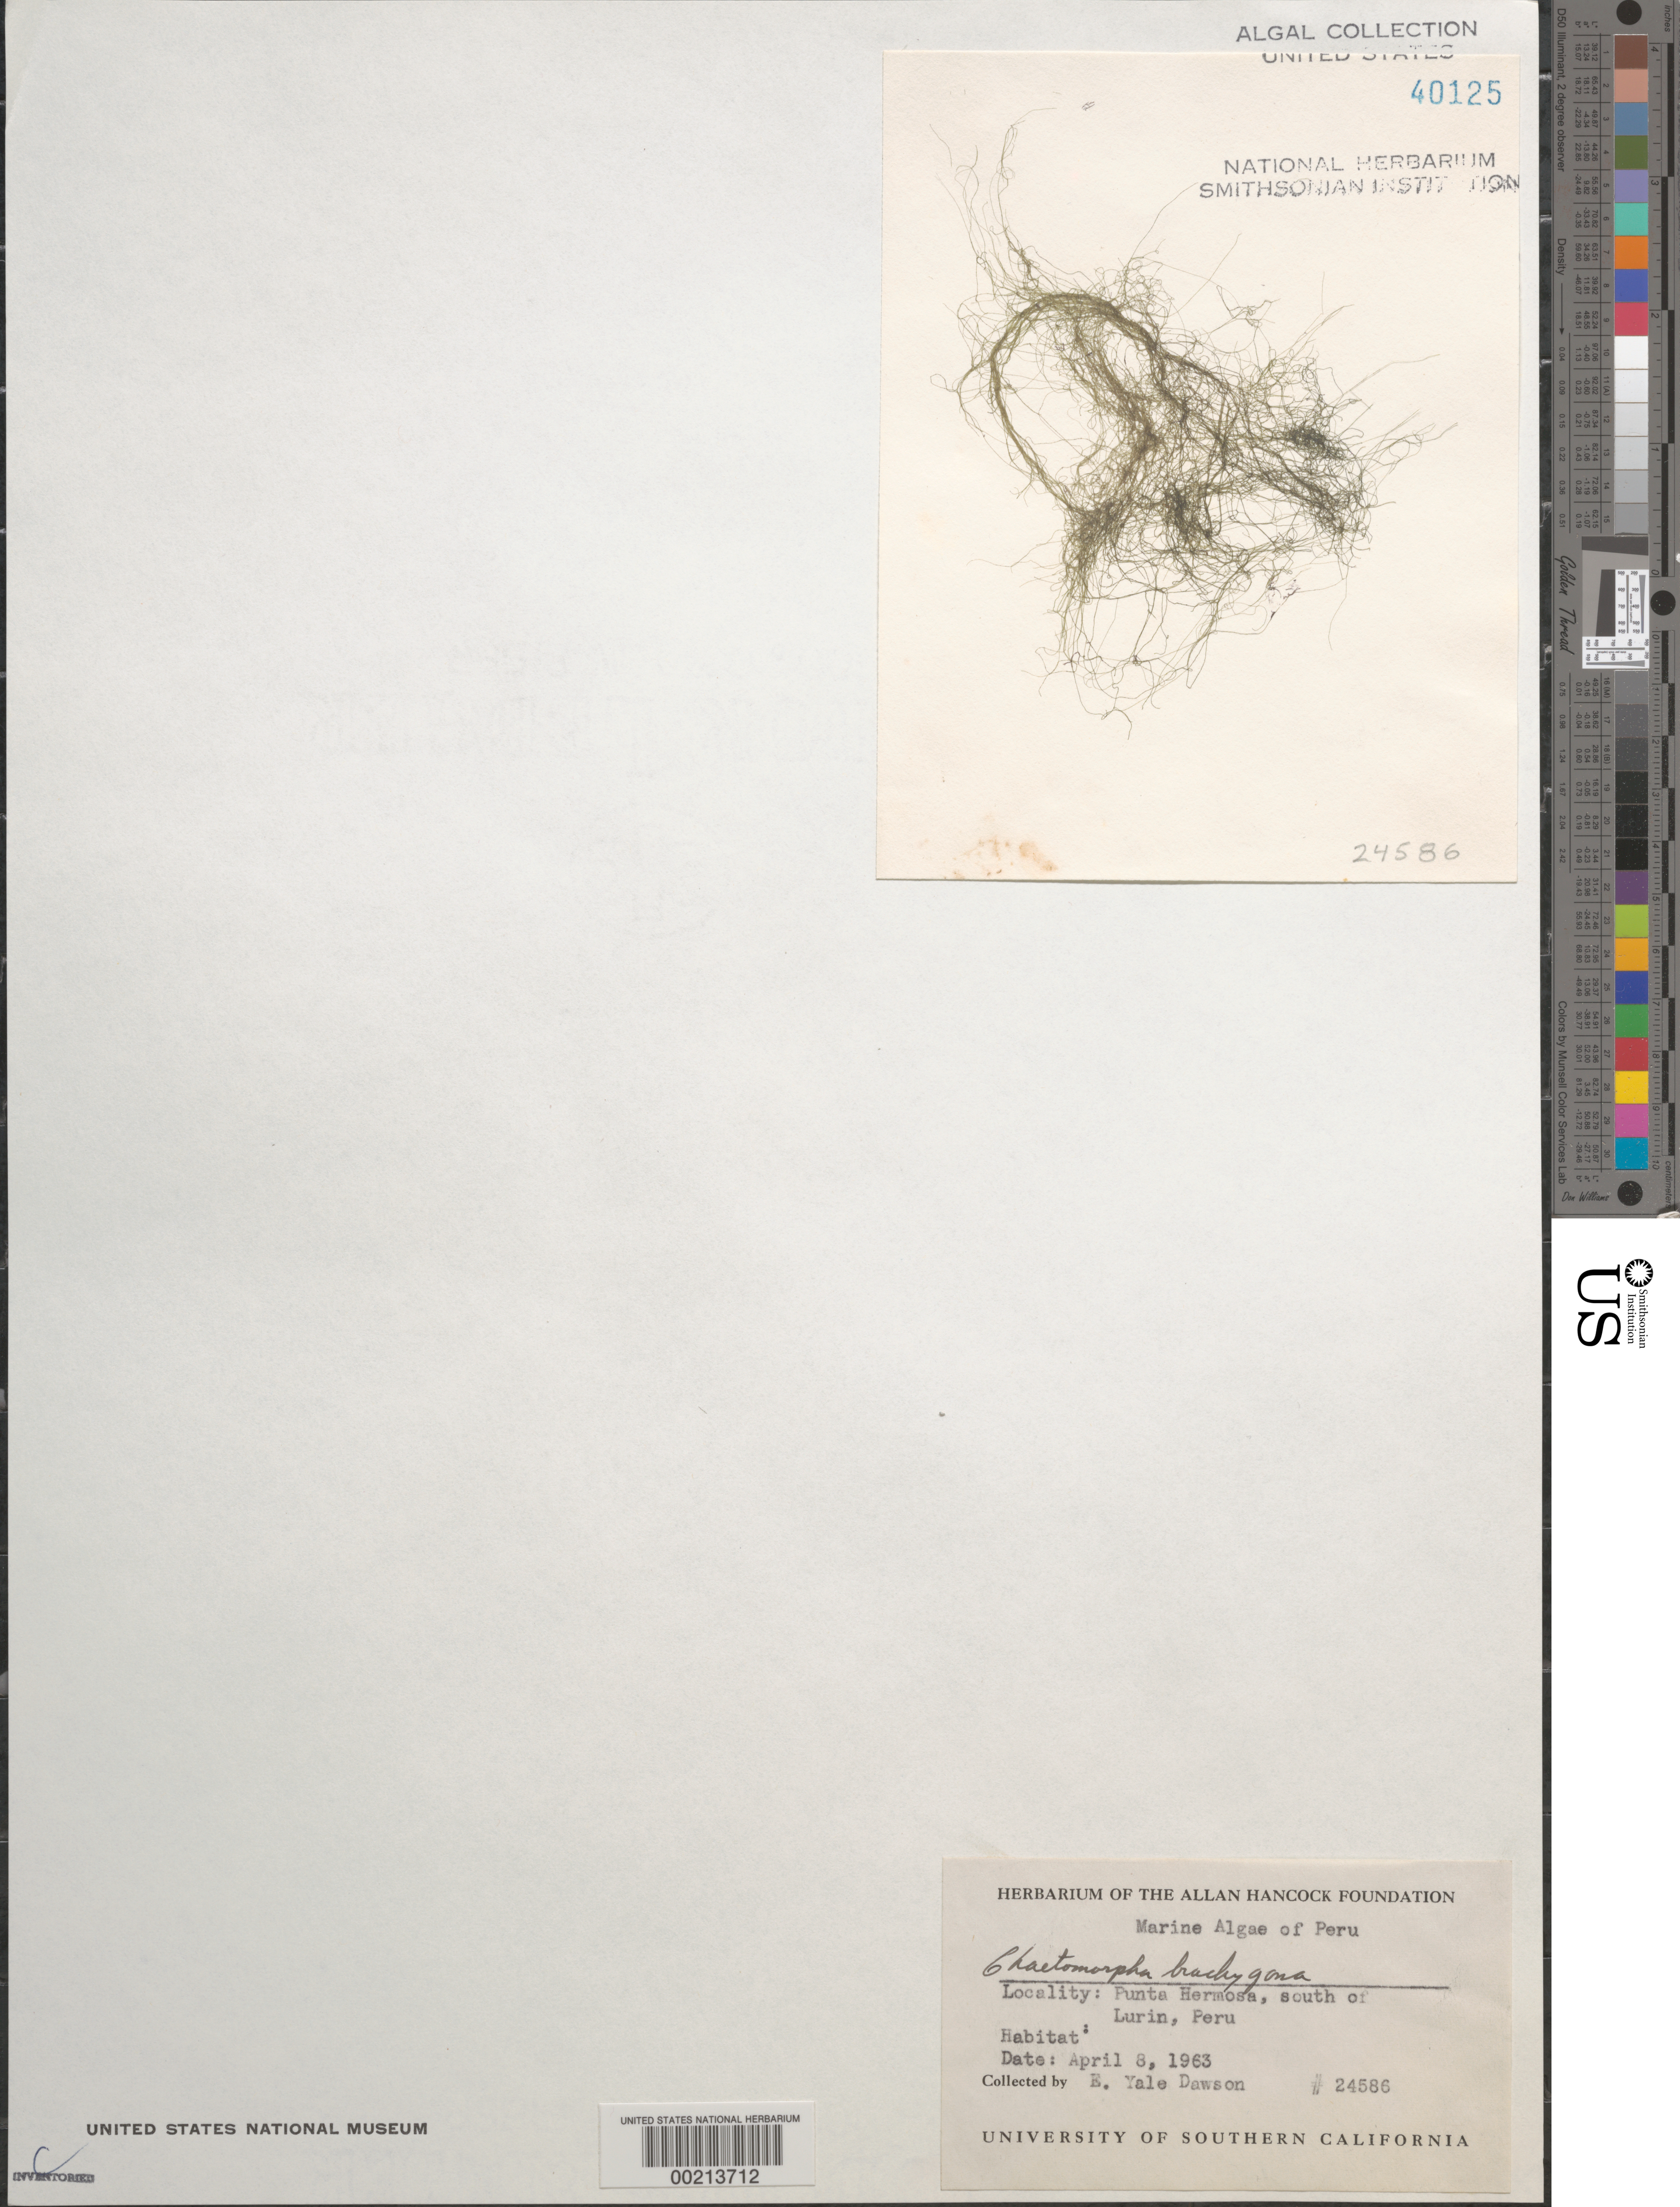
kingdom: Plantae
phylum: Chlorophyta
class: Ulvophyceae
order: Cladophorales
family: Cladophoraceae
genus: Chaetomorpha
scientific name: Chaetomorpha brachygona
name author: Harv.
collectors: E. Y. Dawson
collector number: EYD 24586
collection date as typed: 08 Apr 1963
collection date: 1963-04-08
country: Peru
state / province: Lima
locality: Punta hermosa, south of lurin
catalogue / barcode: US 40125